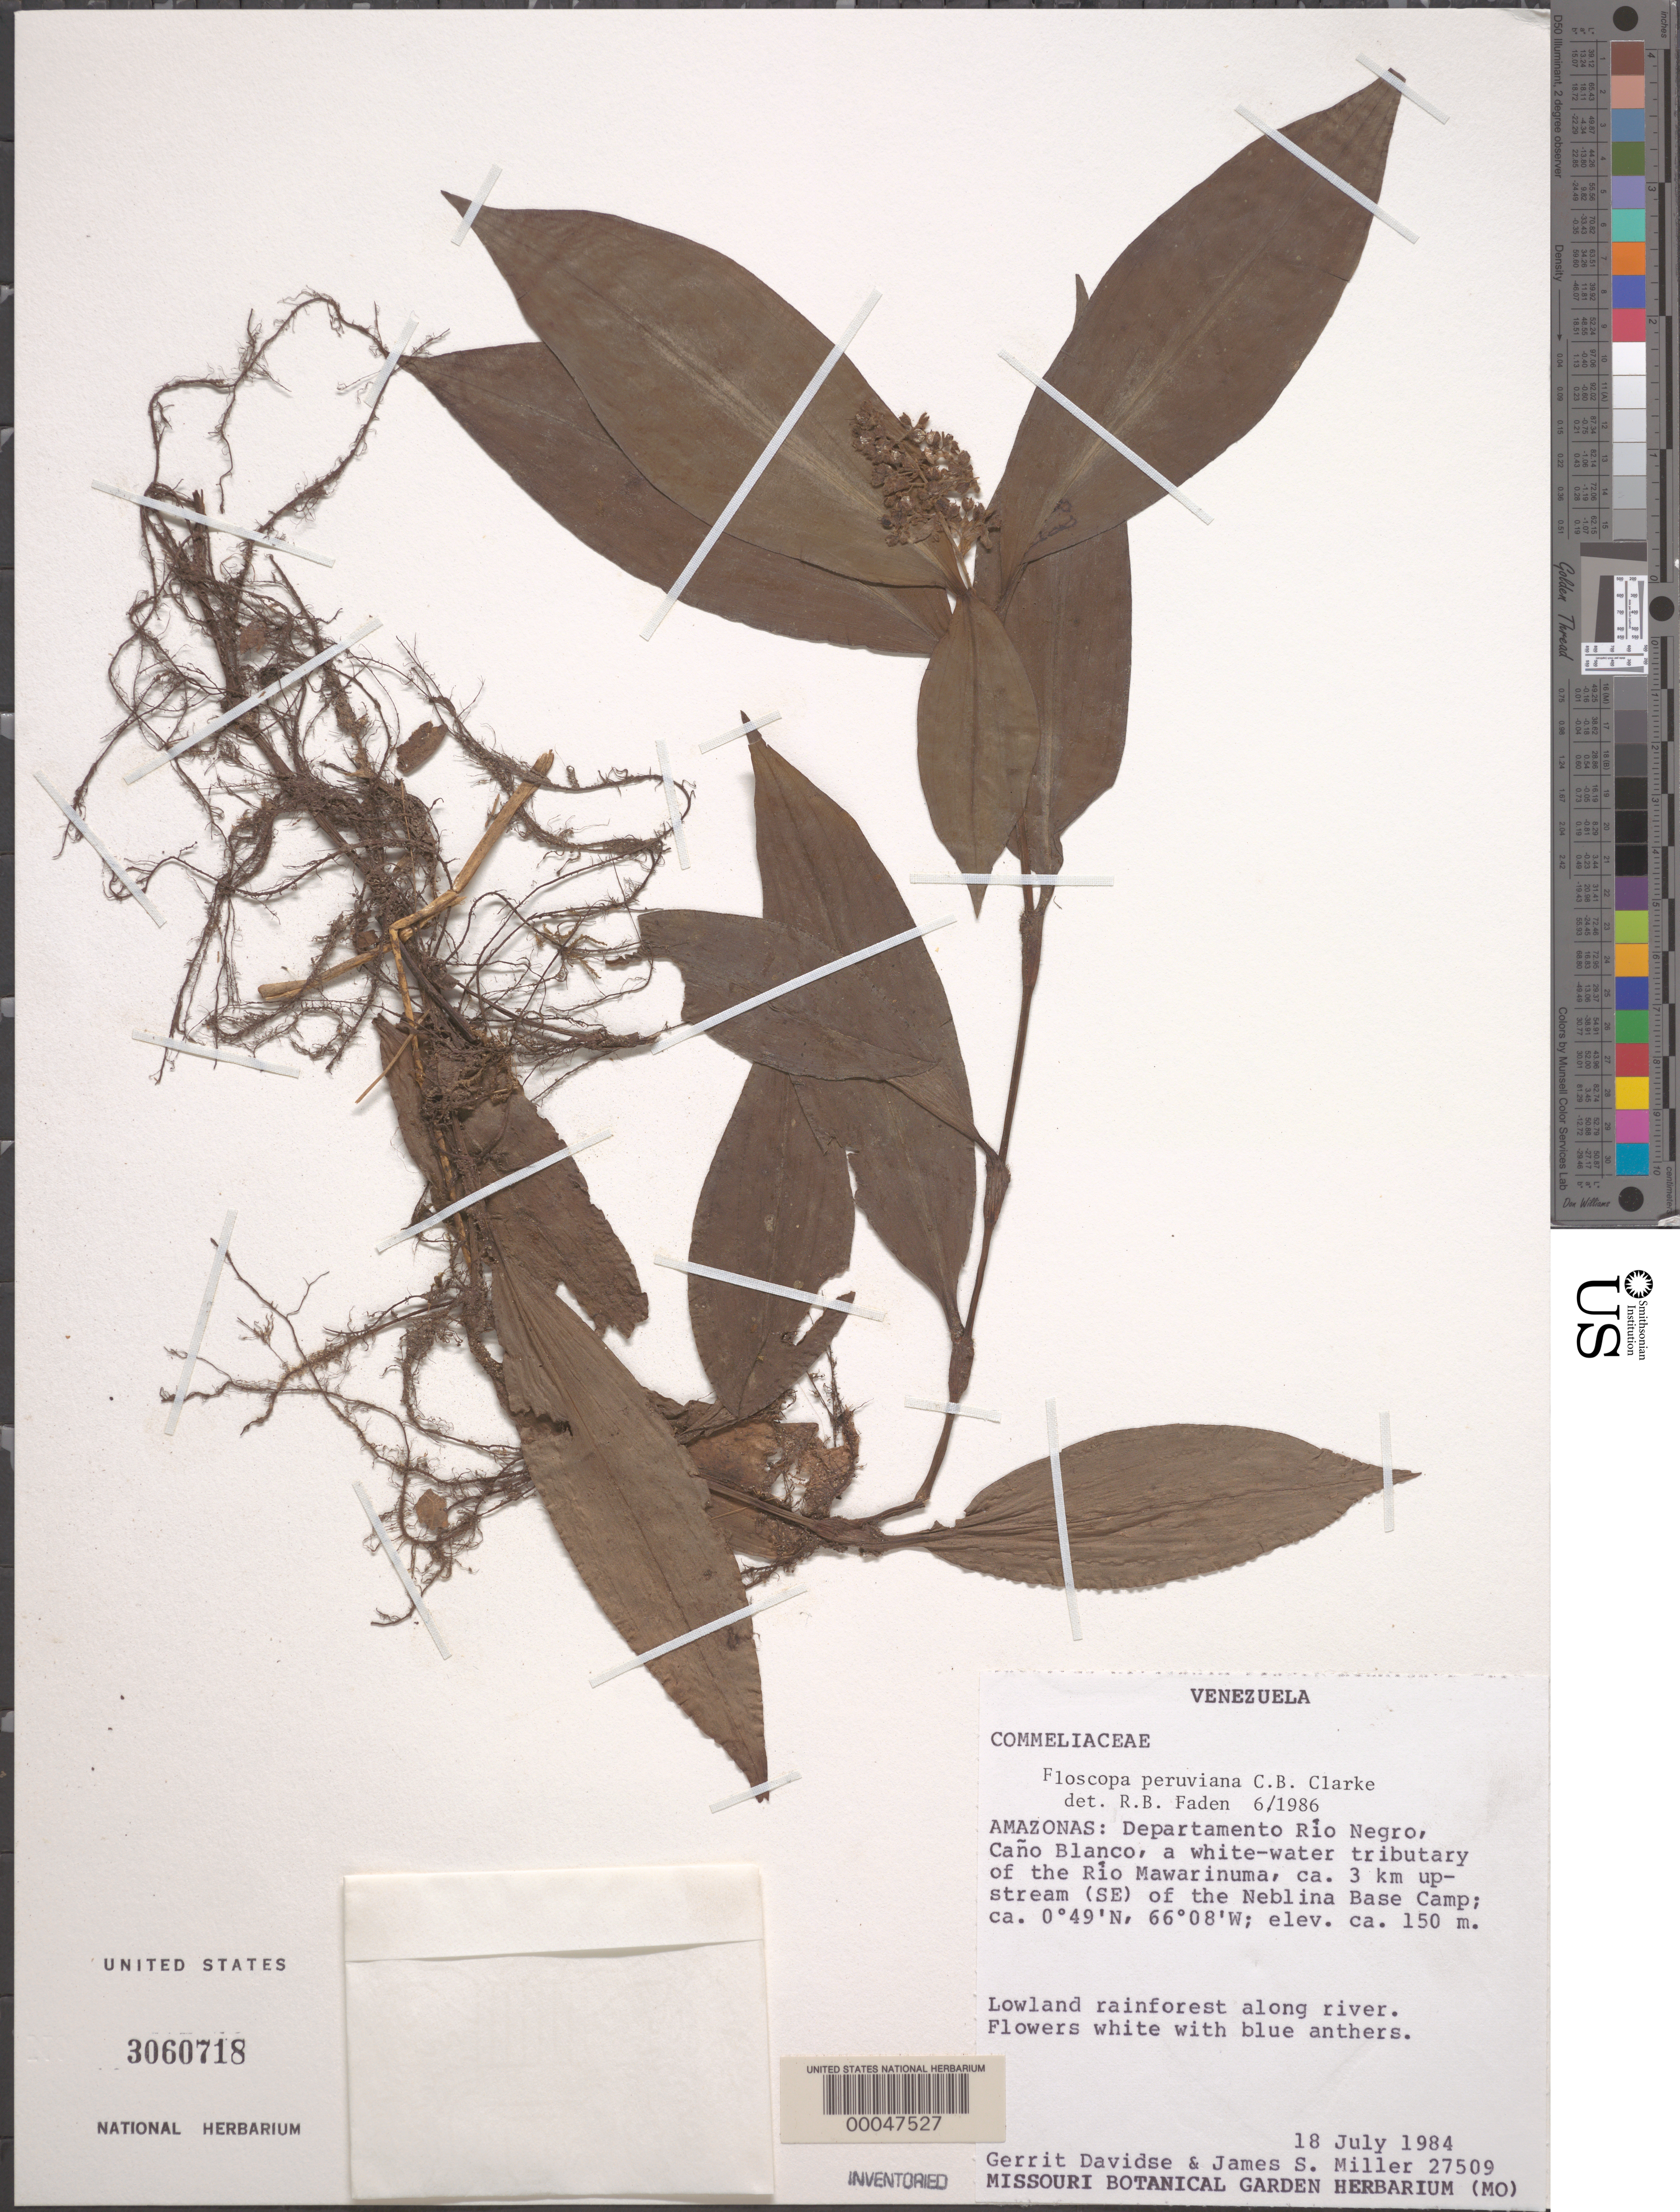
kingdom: Plantae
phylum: Tracheophyta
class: Liliopsida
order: Commelinales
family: Commelinaceae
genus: Floscopa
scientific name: Floscopa peruviana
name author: Hassk. ex C.B. Clarke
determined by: Faden, Robert B., (US), Smithsonian Institution - National Museum of Natural History (UNITED STATES)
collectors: G. Davidse & J. S. Miller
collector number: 27509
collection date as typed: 18 Jul 1984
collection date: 1984-07-18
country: Venezuela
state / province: Amazonas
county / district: Rio Negro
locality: Cano blanco, tributary of rio mawarinuma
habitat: Lowland rainforest along river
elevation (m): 150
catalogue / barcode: US 3060718